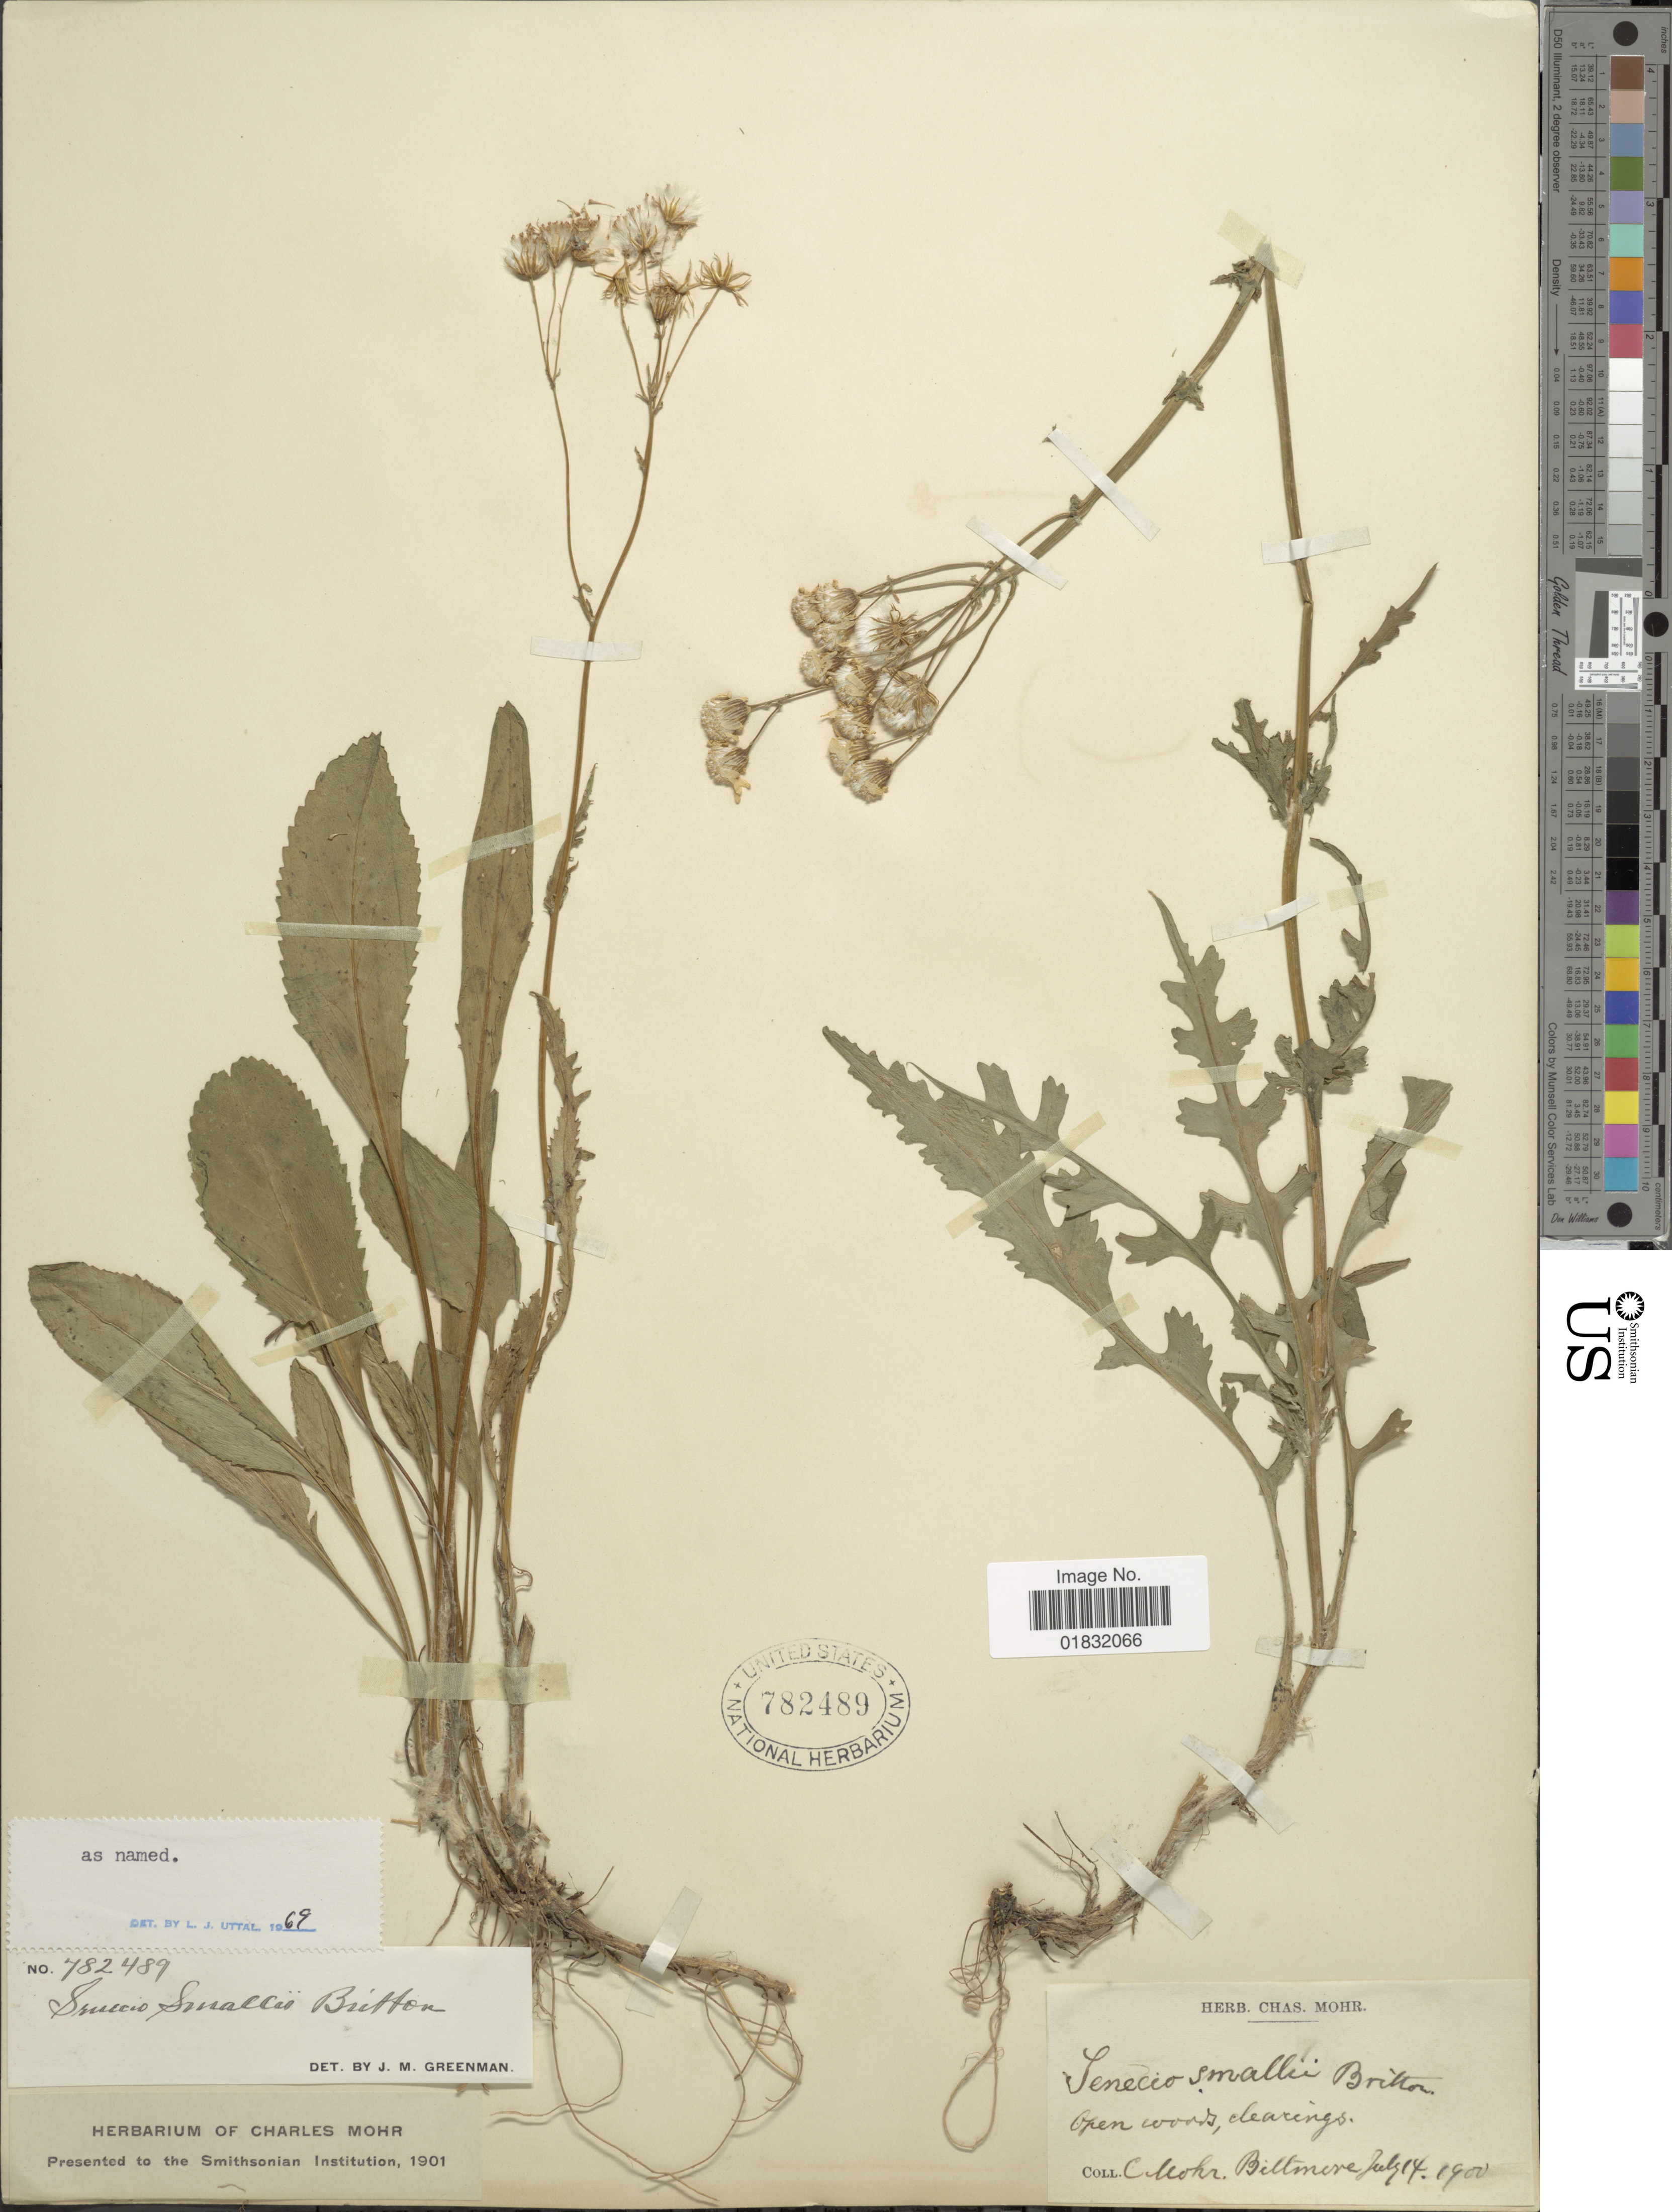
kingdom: Plantae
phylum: Tracheophyta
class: Magnoliopsida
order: Asterales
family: Asteraceae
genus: Packera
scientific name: Packera smallii Britton comb ined.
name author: Britton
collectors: C. T. Mohr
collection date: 1900-07-14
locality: Open woods, clearing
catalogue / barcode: US 782489